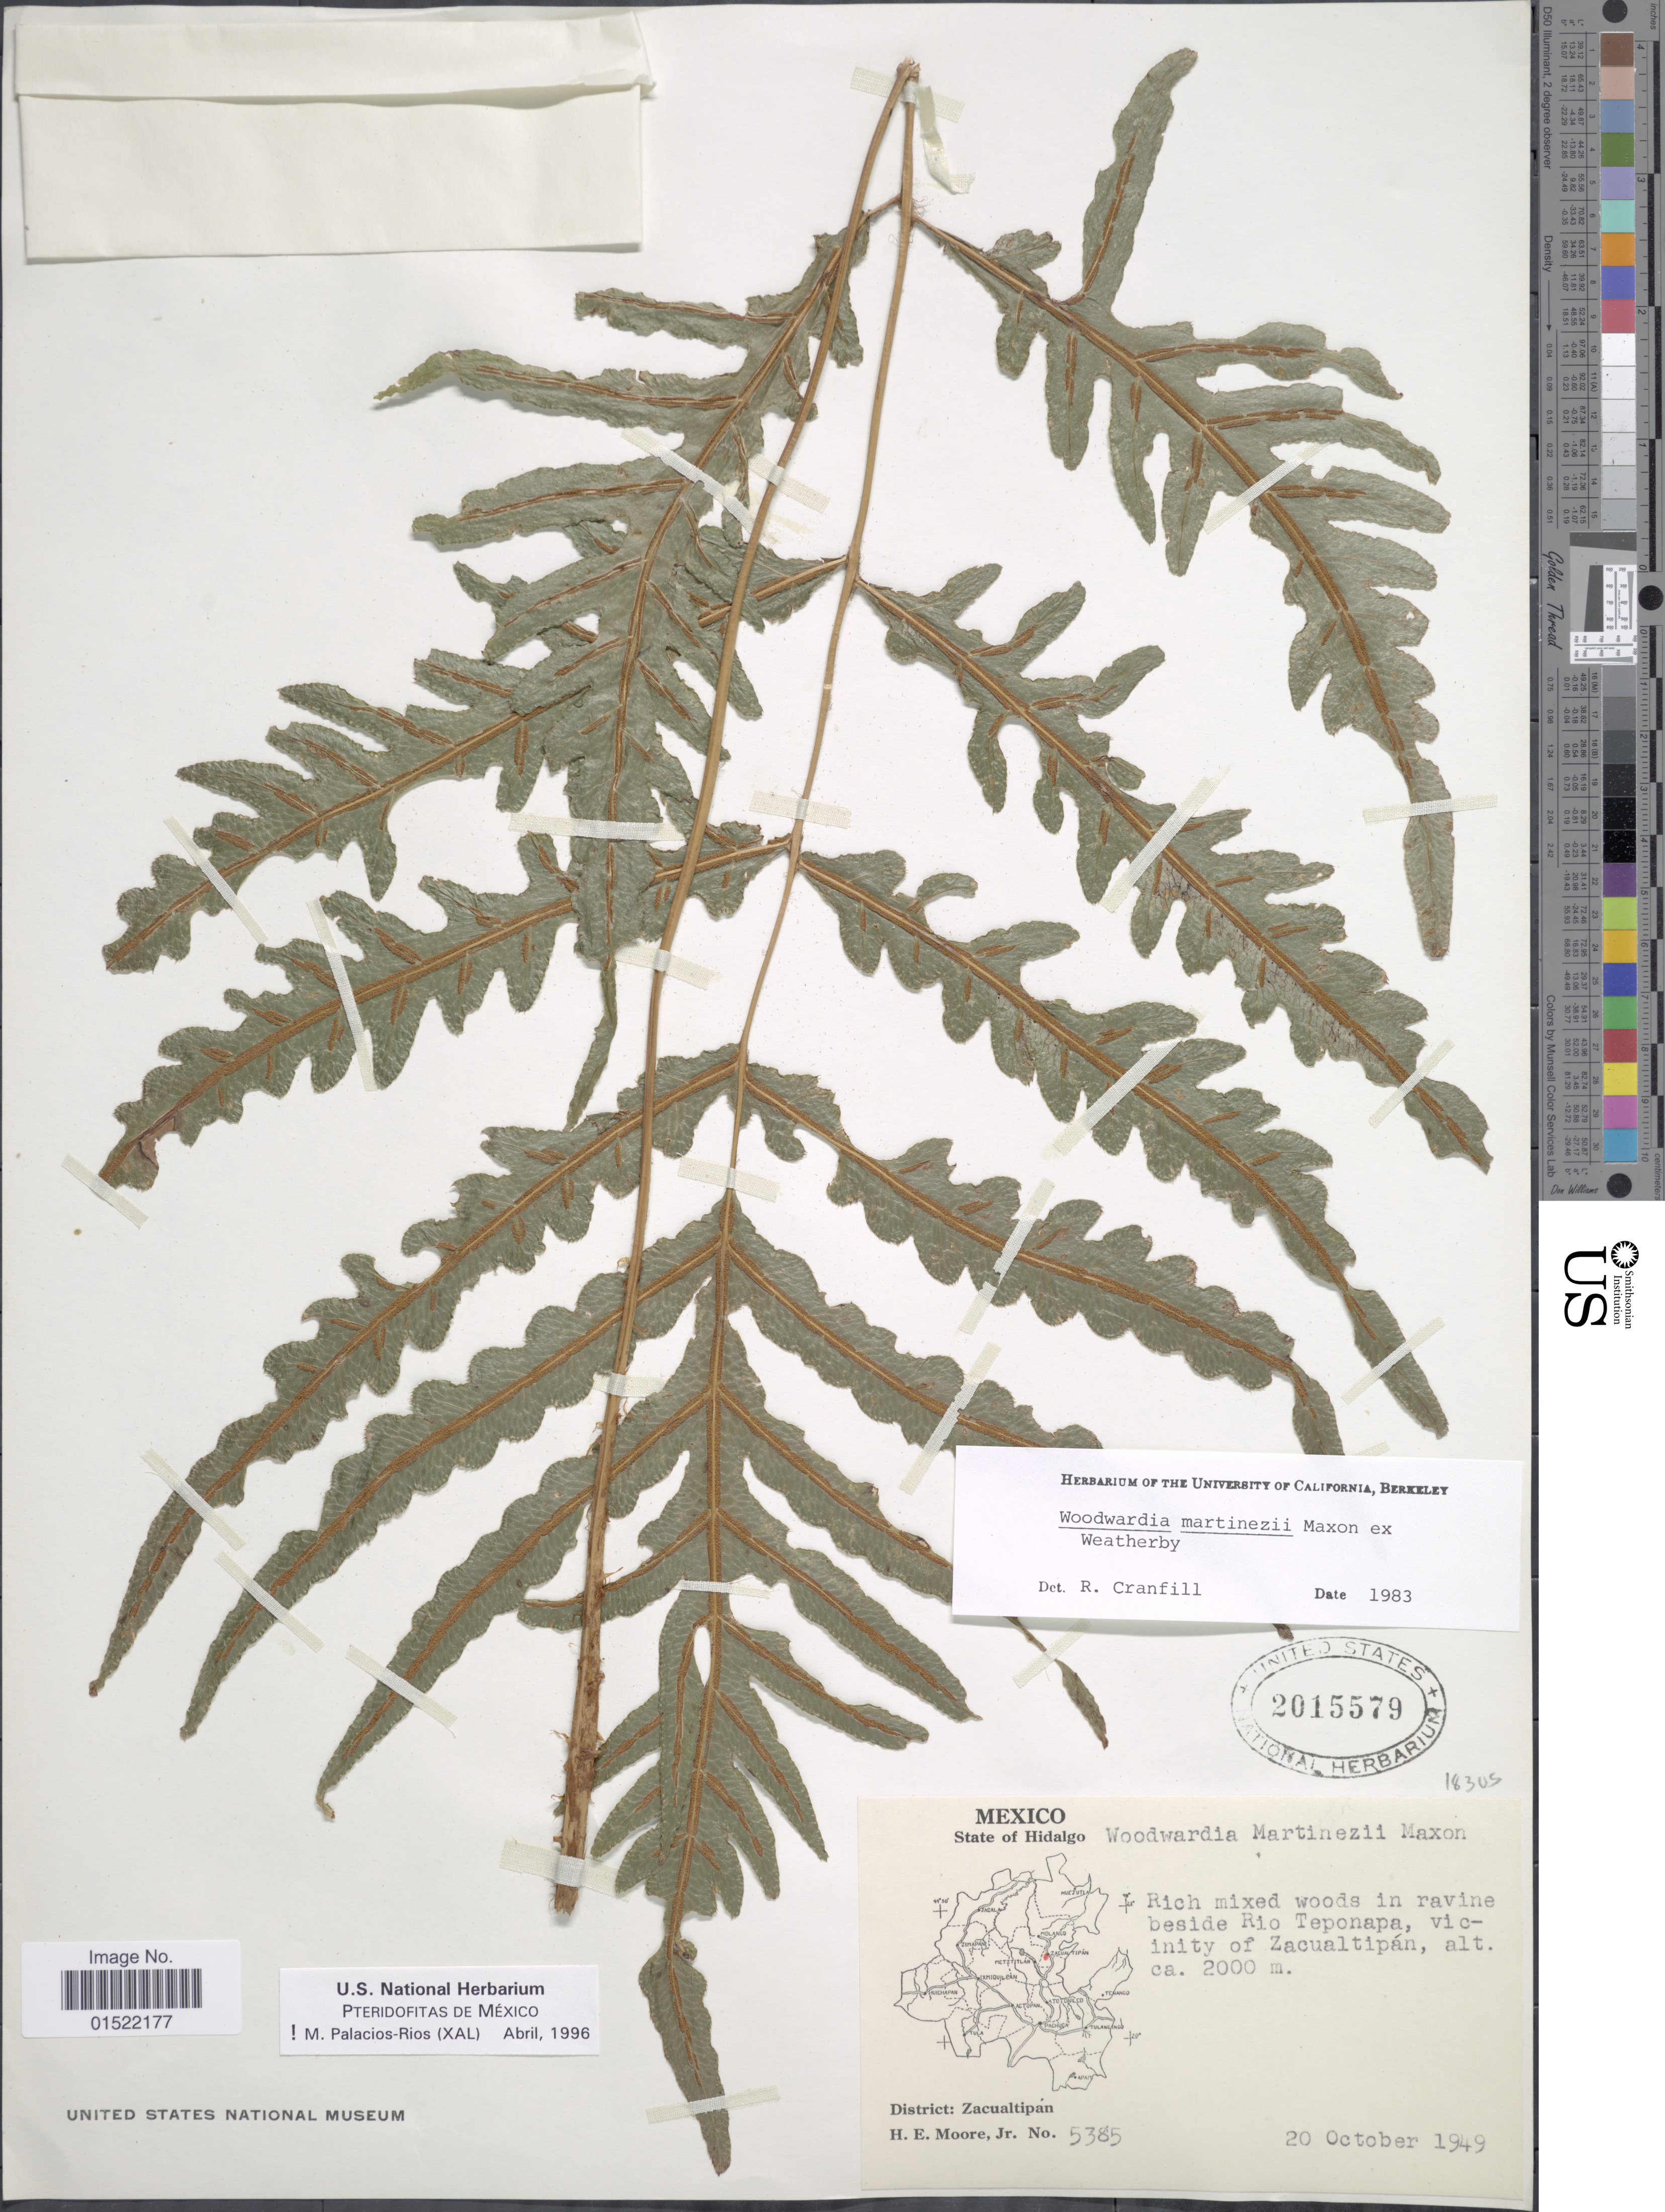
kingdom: Plantae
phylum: Tracheophyta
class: Polypodiopsida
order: Polypodiales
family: Blechnaceae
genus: Woodwardia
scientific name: Woodwardia martinezii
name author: Maxon ex Weath.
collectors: H. Moore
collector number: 5385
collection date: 1949-10-20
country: Mexico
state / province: Hidalgo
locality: State of Hidalgo, rich mixed woods in ravine beside Rio Teponapa, vicinity of Zacualtipan, District Zacualtipan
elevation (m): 2000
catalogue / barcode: US 2015579